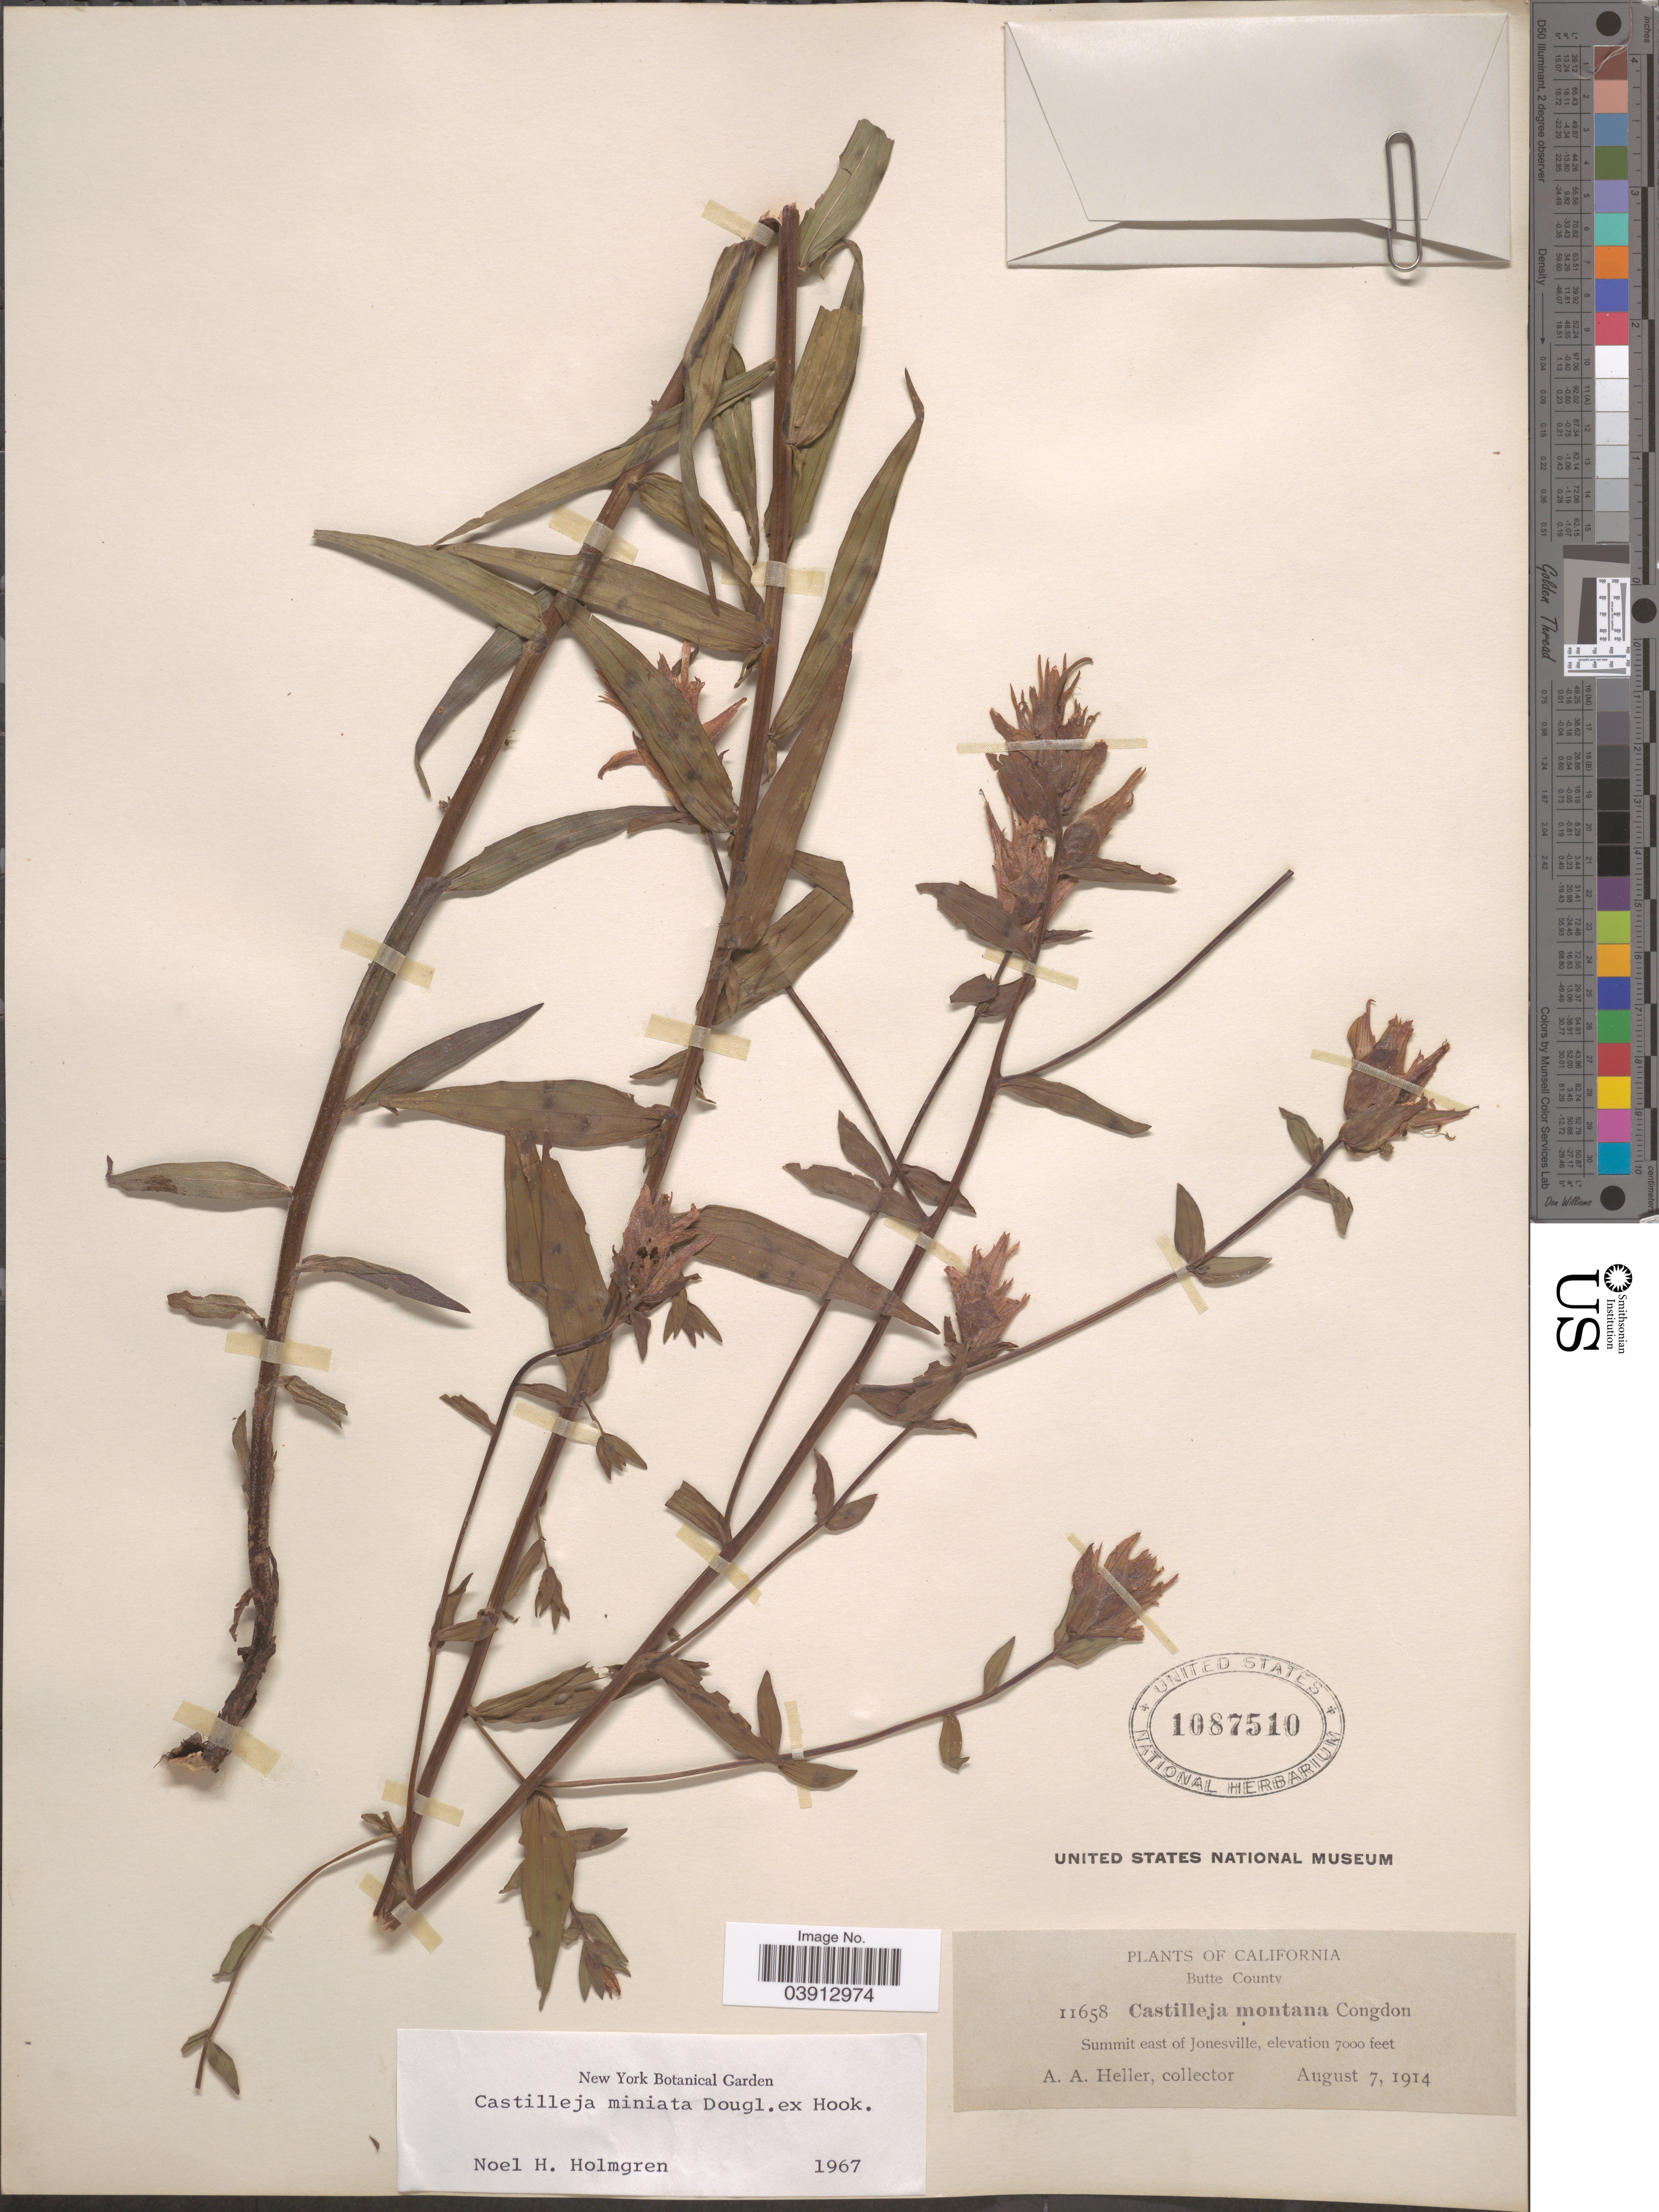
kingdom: Plantae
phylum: Tracheophyta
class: Magnoliopsida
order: Lamiales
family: Orobanchaceae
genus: Castilleja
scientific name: Castilleja miniata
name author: Douglas ex Hook.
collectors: A. A. Heller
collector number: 11658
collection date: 1914-08-07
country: United States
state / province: California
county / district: Butte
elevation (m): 2134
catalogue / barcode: US 1087510